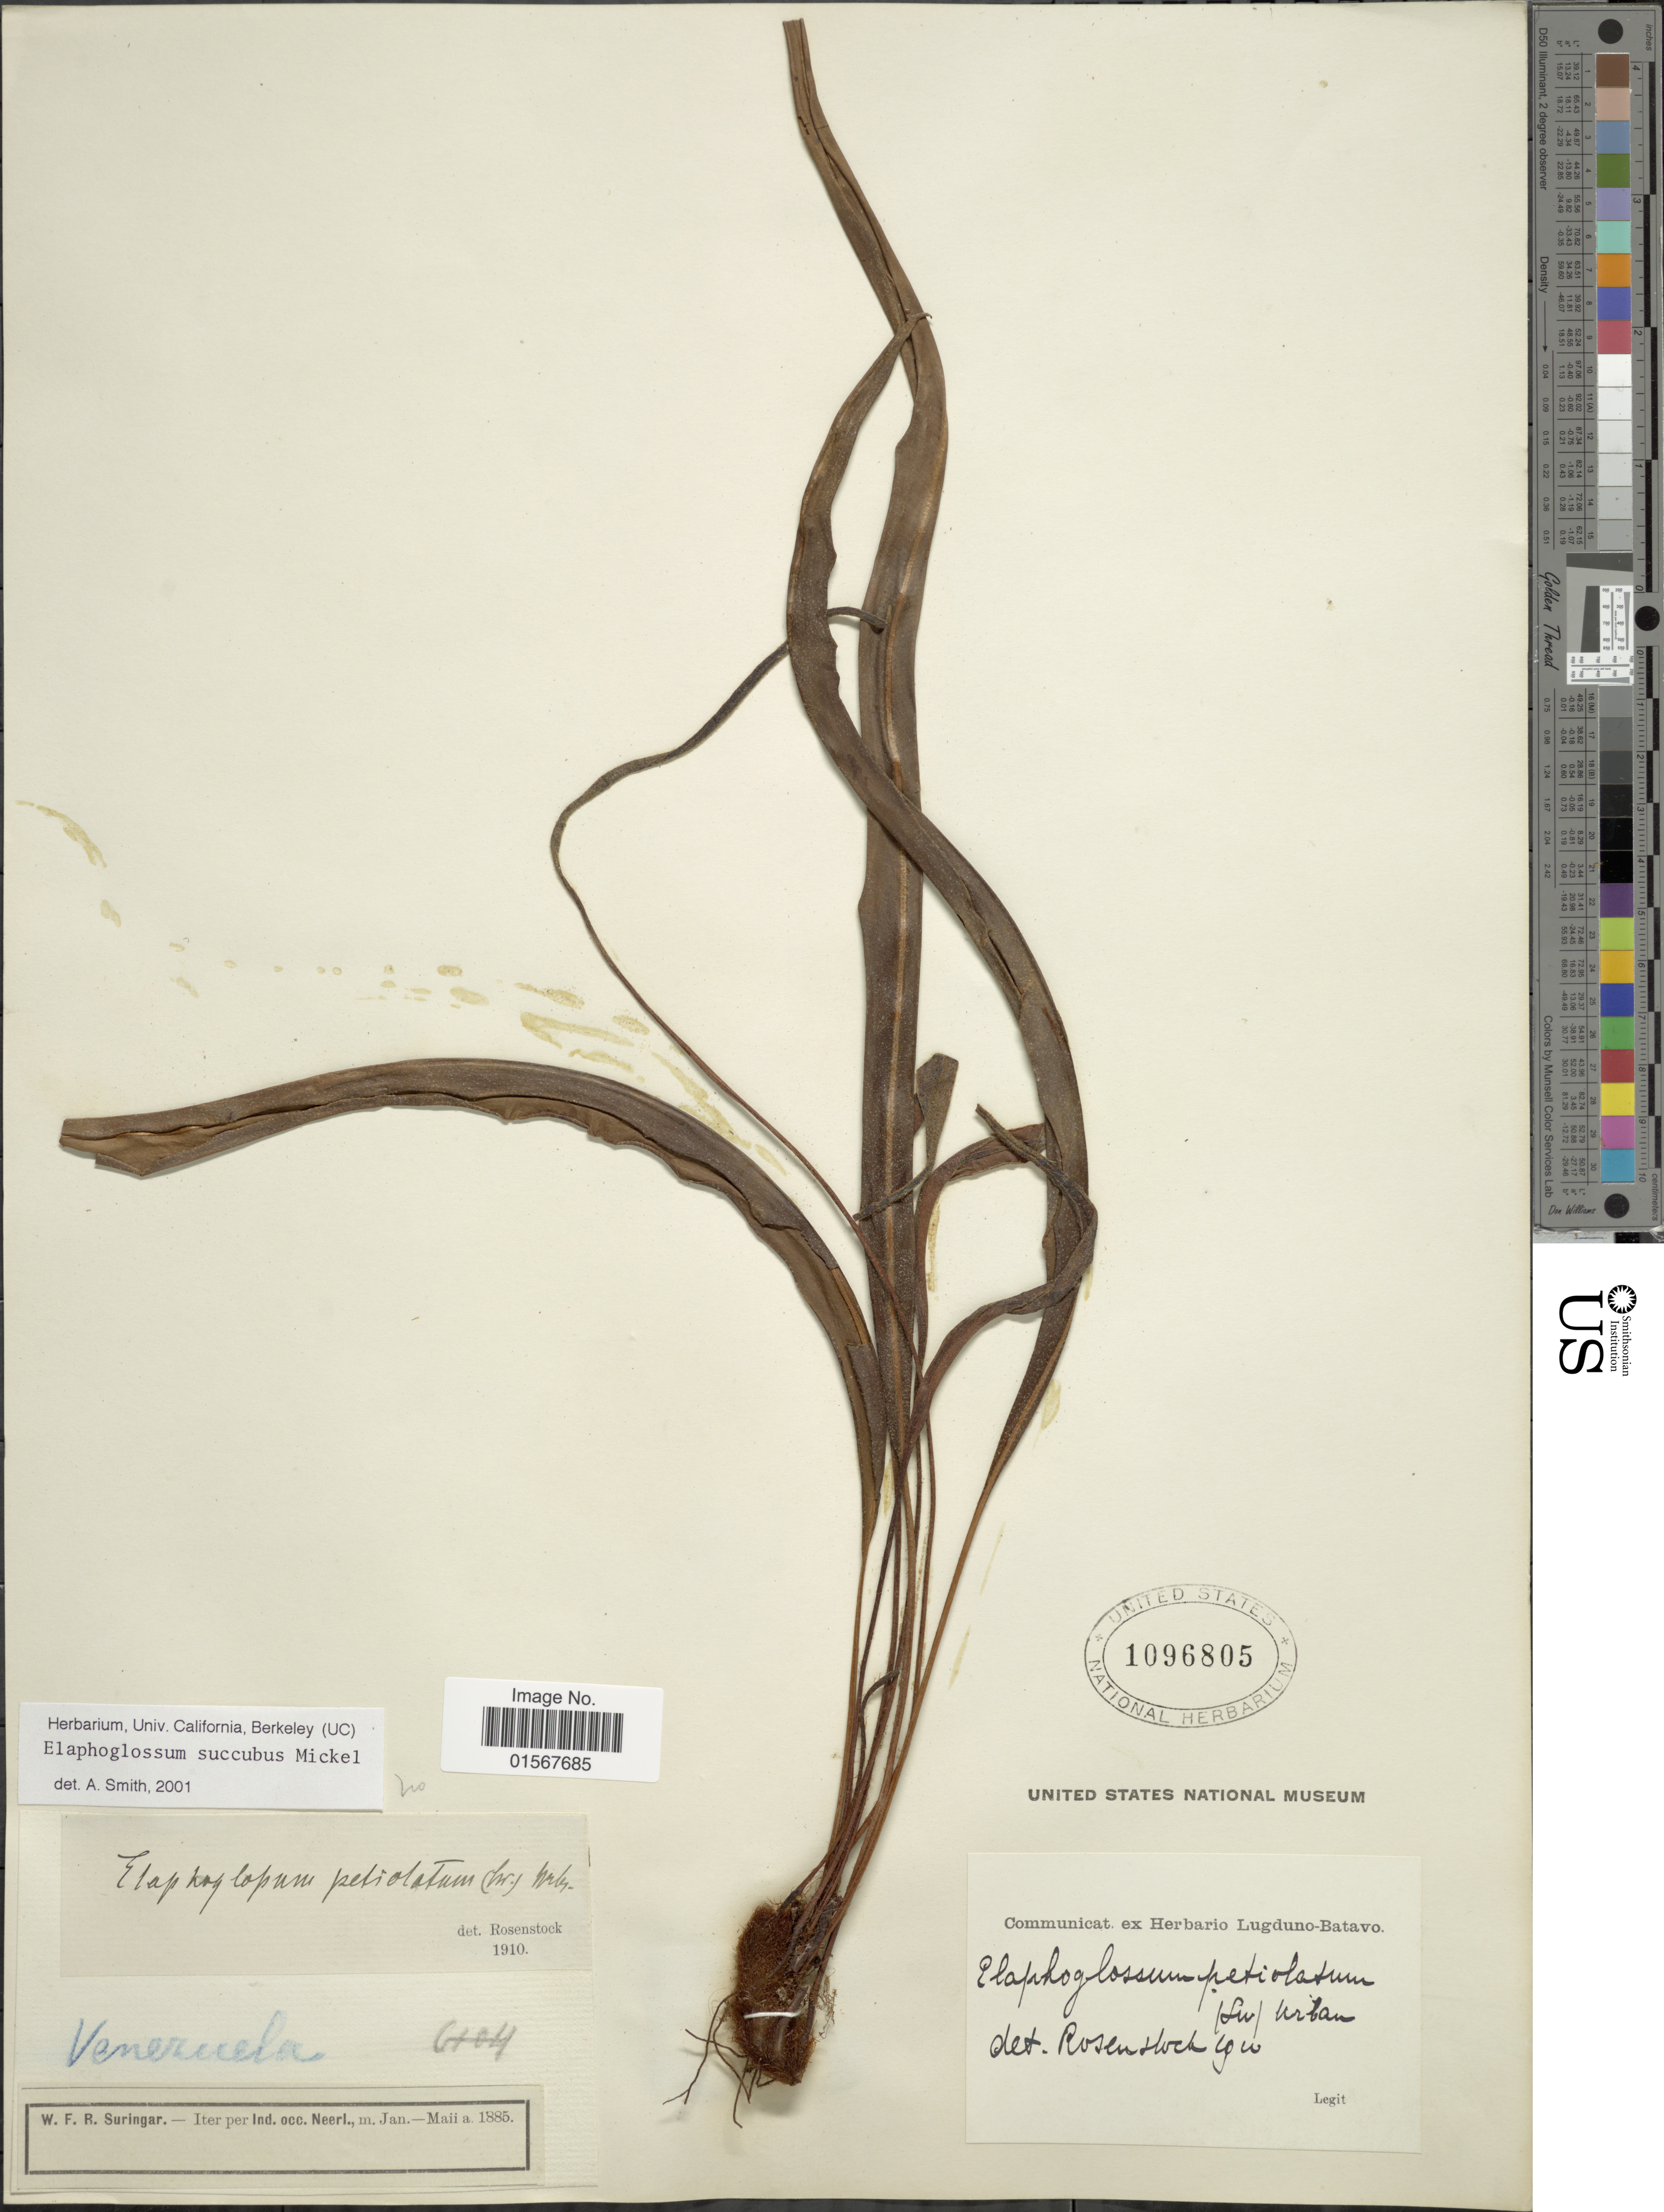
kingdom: Plantae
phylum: Tracheophyta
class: Polypodiopsida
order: Polypodiales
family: Dryopteridaceae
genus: Elaphoglossum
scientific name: Elaphoglossum succubus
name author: Mickel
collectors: W. F. Suringar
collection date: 1885-05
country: Venezuela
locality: Venezuela, Iter per Ind. occ. Neerl.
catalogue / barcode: US 1096805